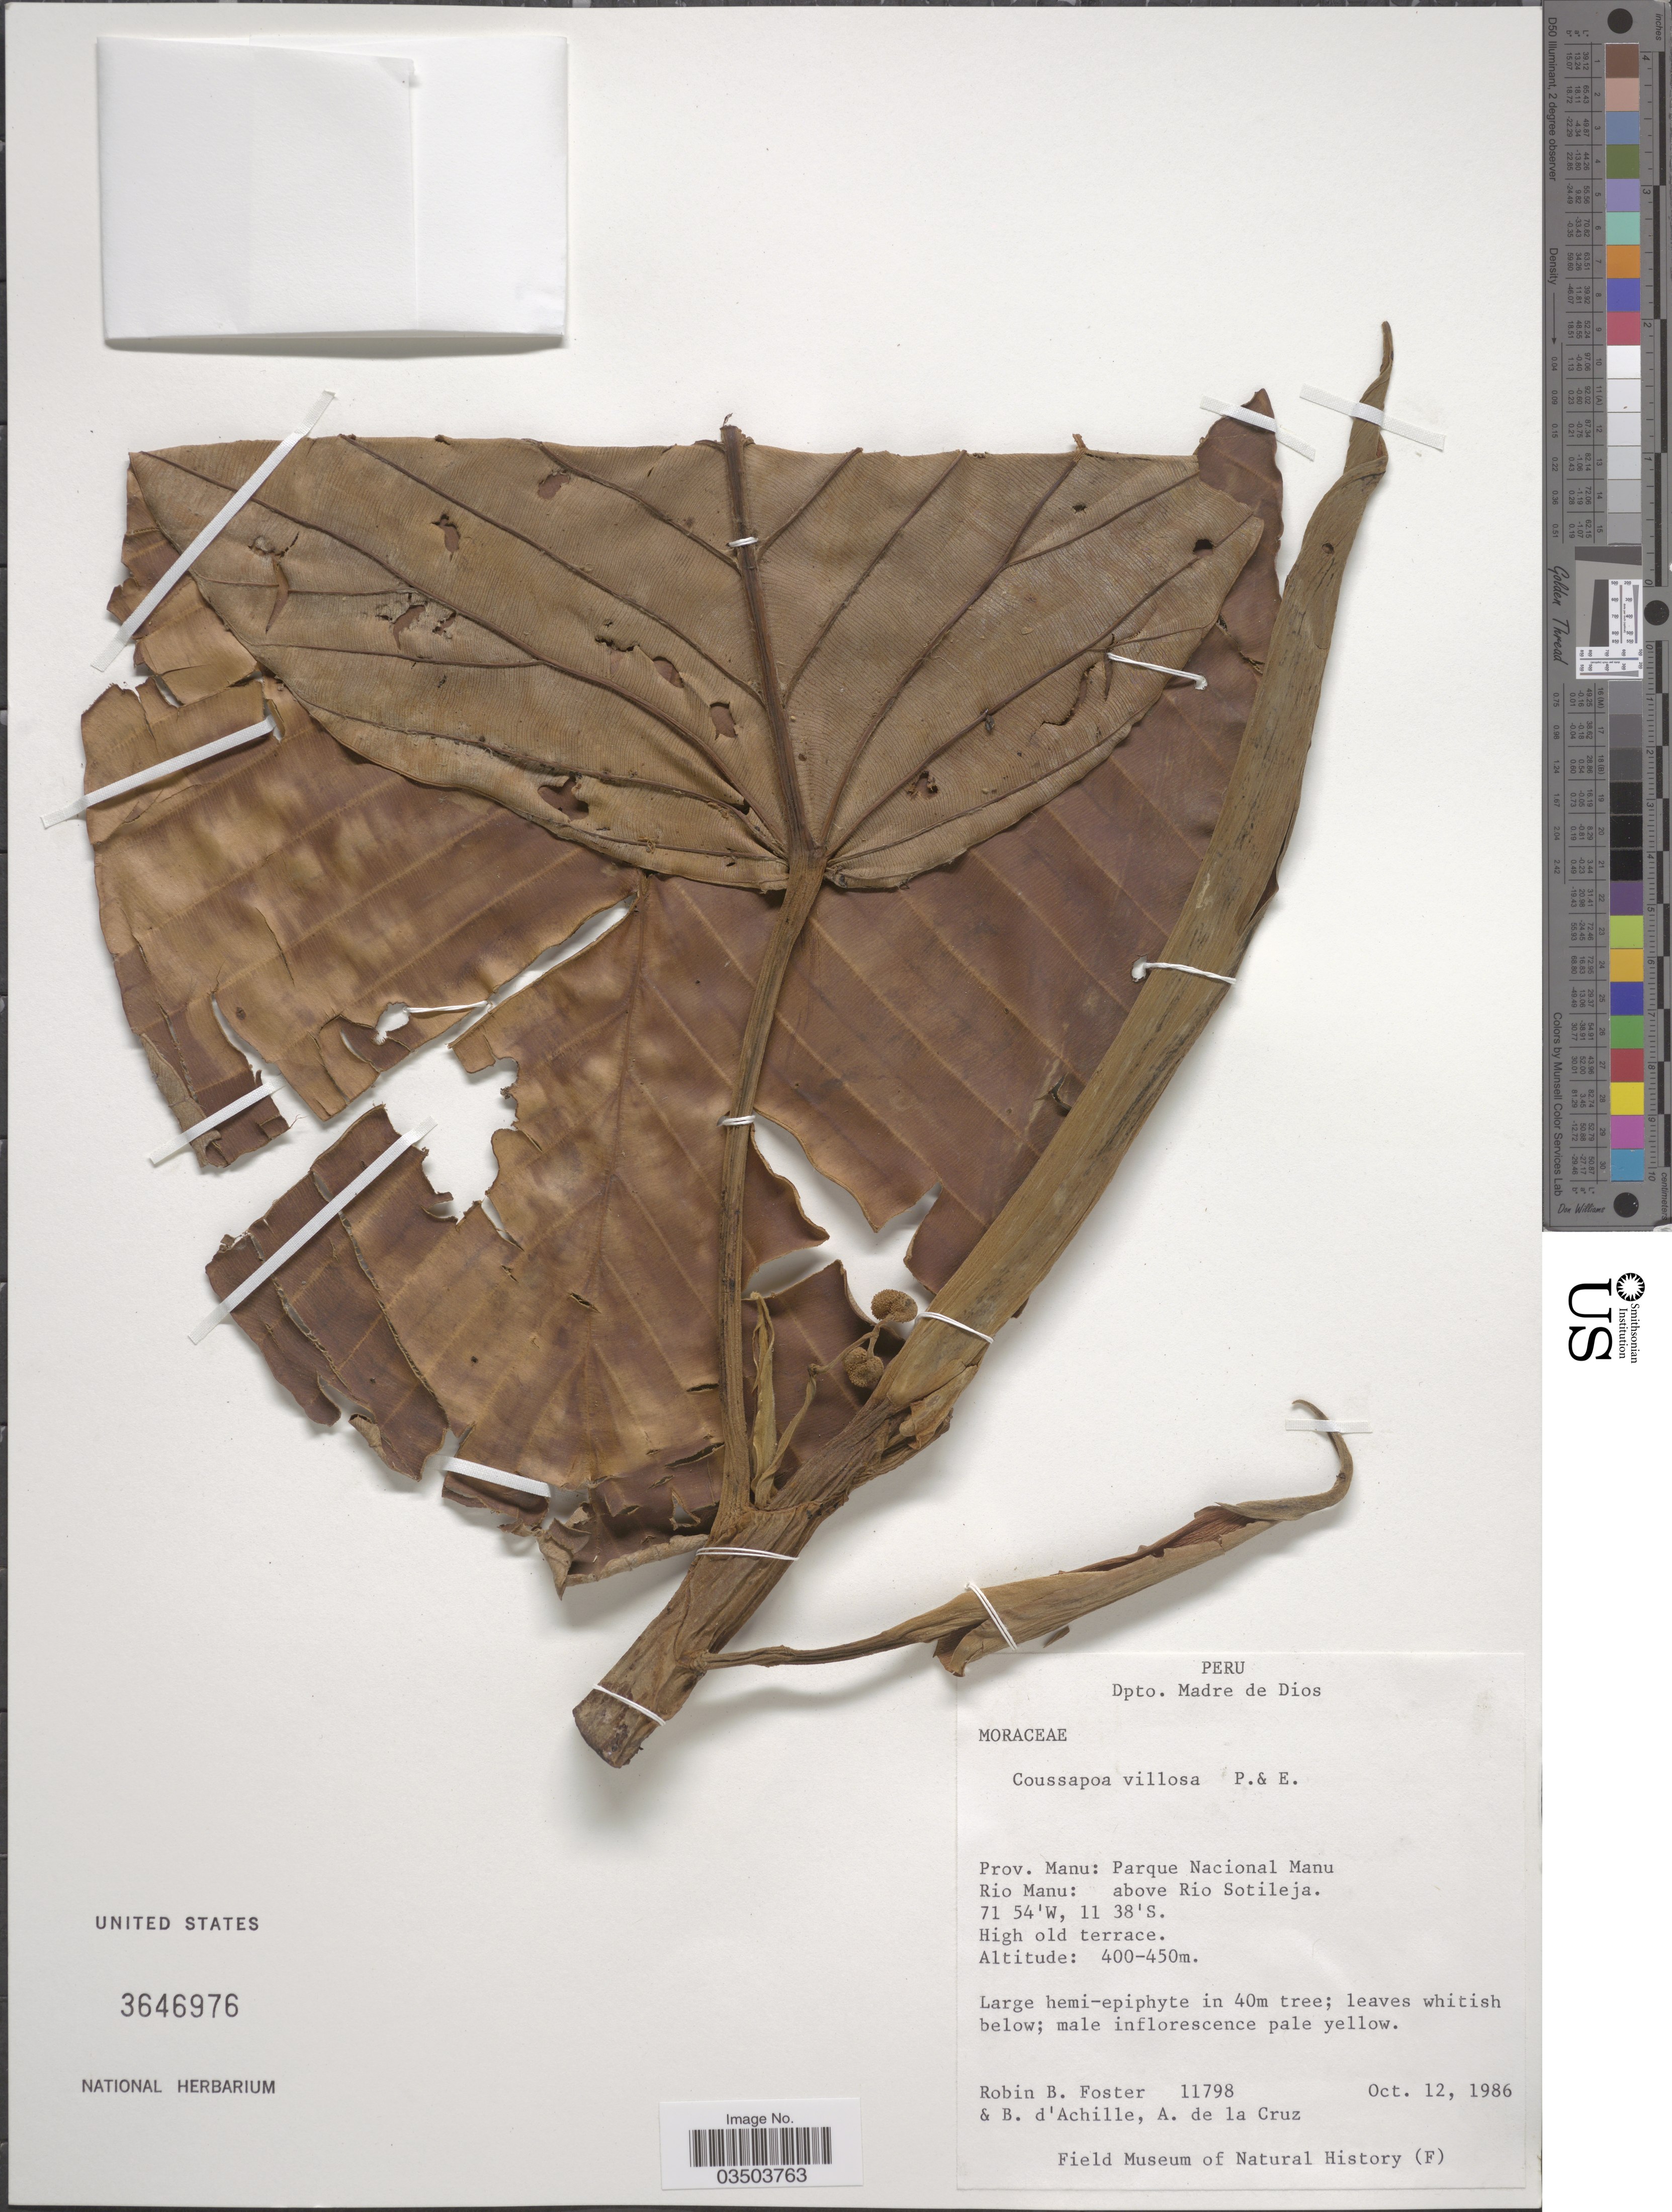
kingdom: Plantae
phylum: Tracheophyta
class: Magnoliopsida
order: Rosales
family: Urticaceae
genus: Coussapoa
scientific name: Coussapoa villosa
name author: Poepp. & Endl.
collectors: R. B. Foster, B. d'Achille & A. de la Cruz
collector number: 11798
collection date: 1986-10-12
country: Peru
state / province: Madre de Dios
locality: Dpto. Madre de Dios. Prov. Manu: Parque Nacional Manu. Rio Manu: above Rio Sotileja.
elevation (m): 400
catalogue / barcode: US 3646976